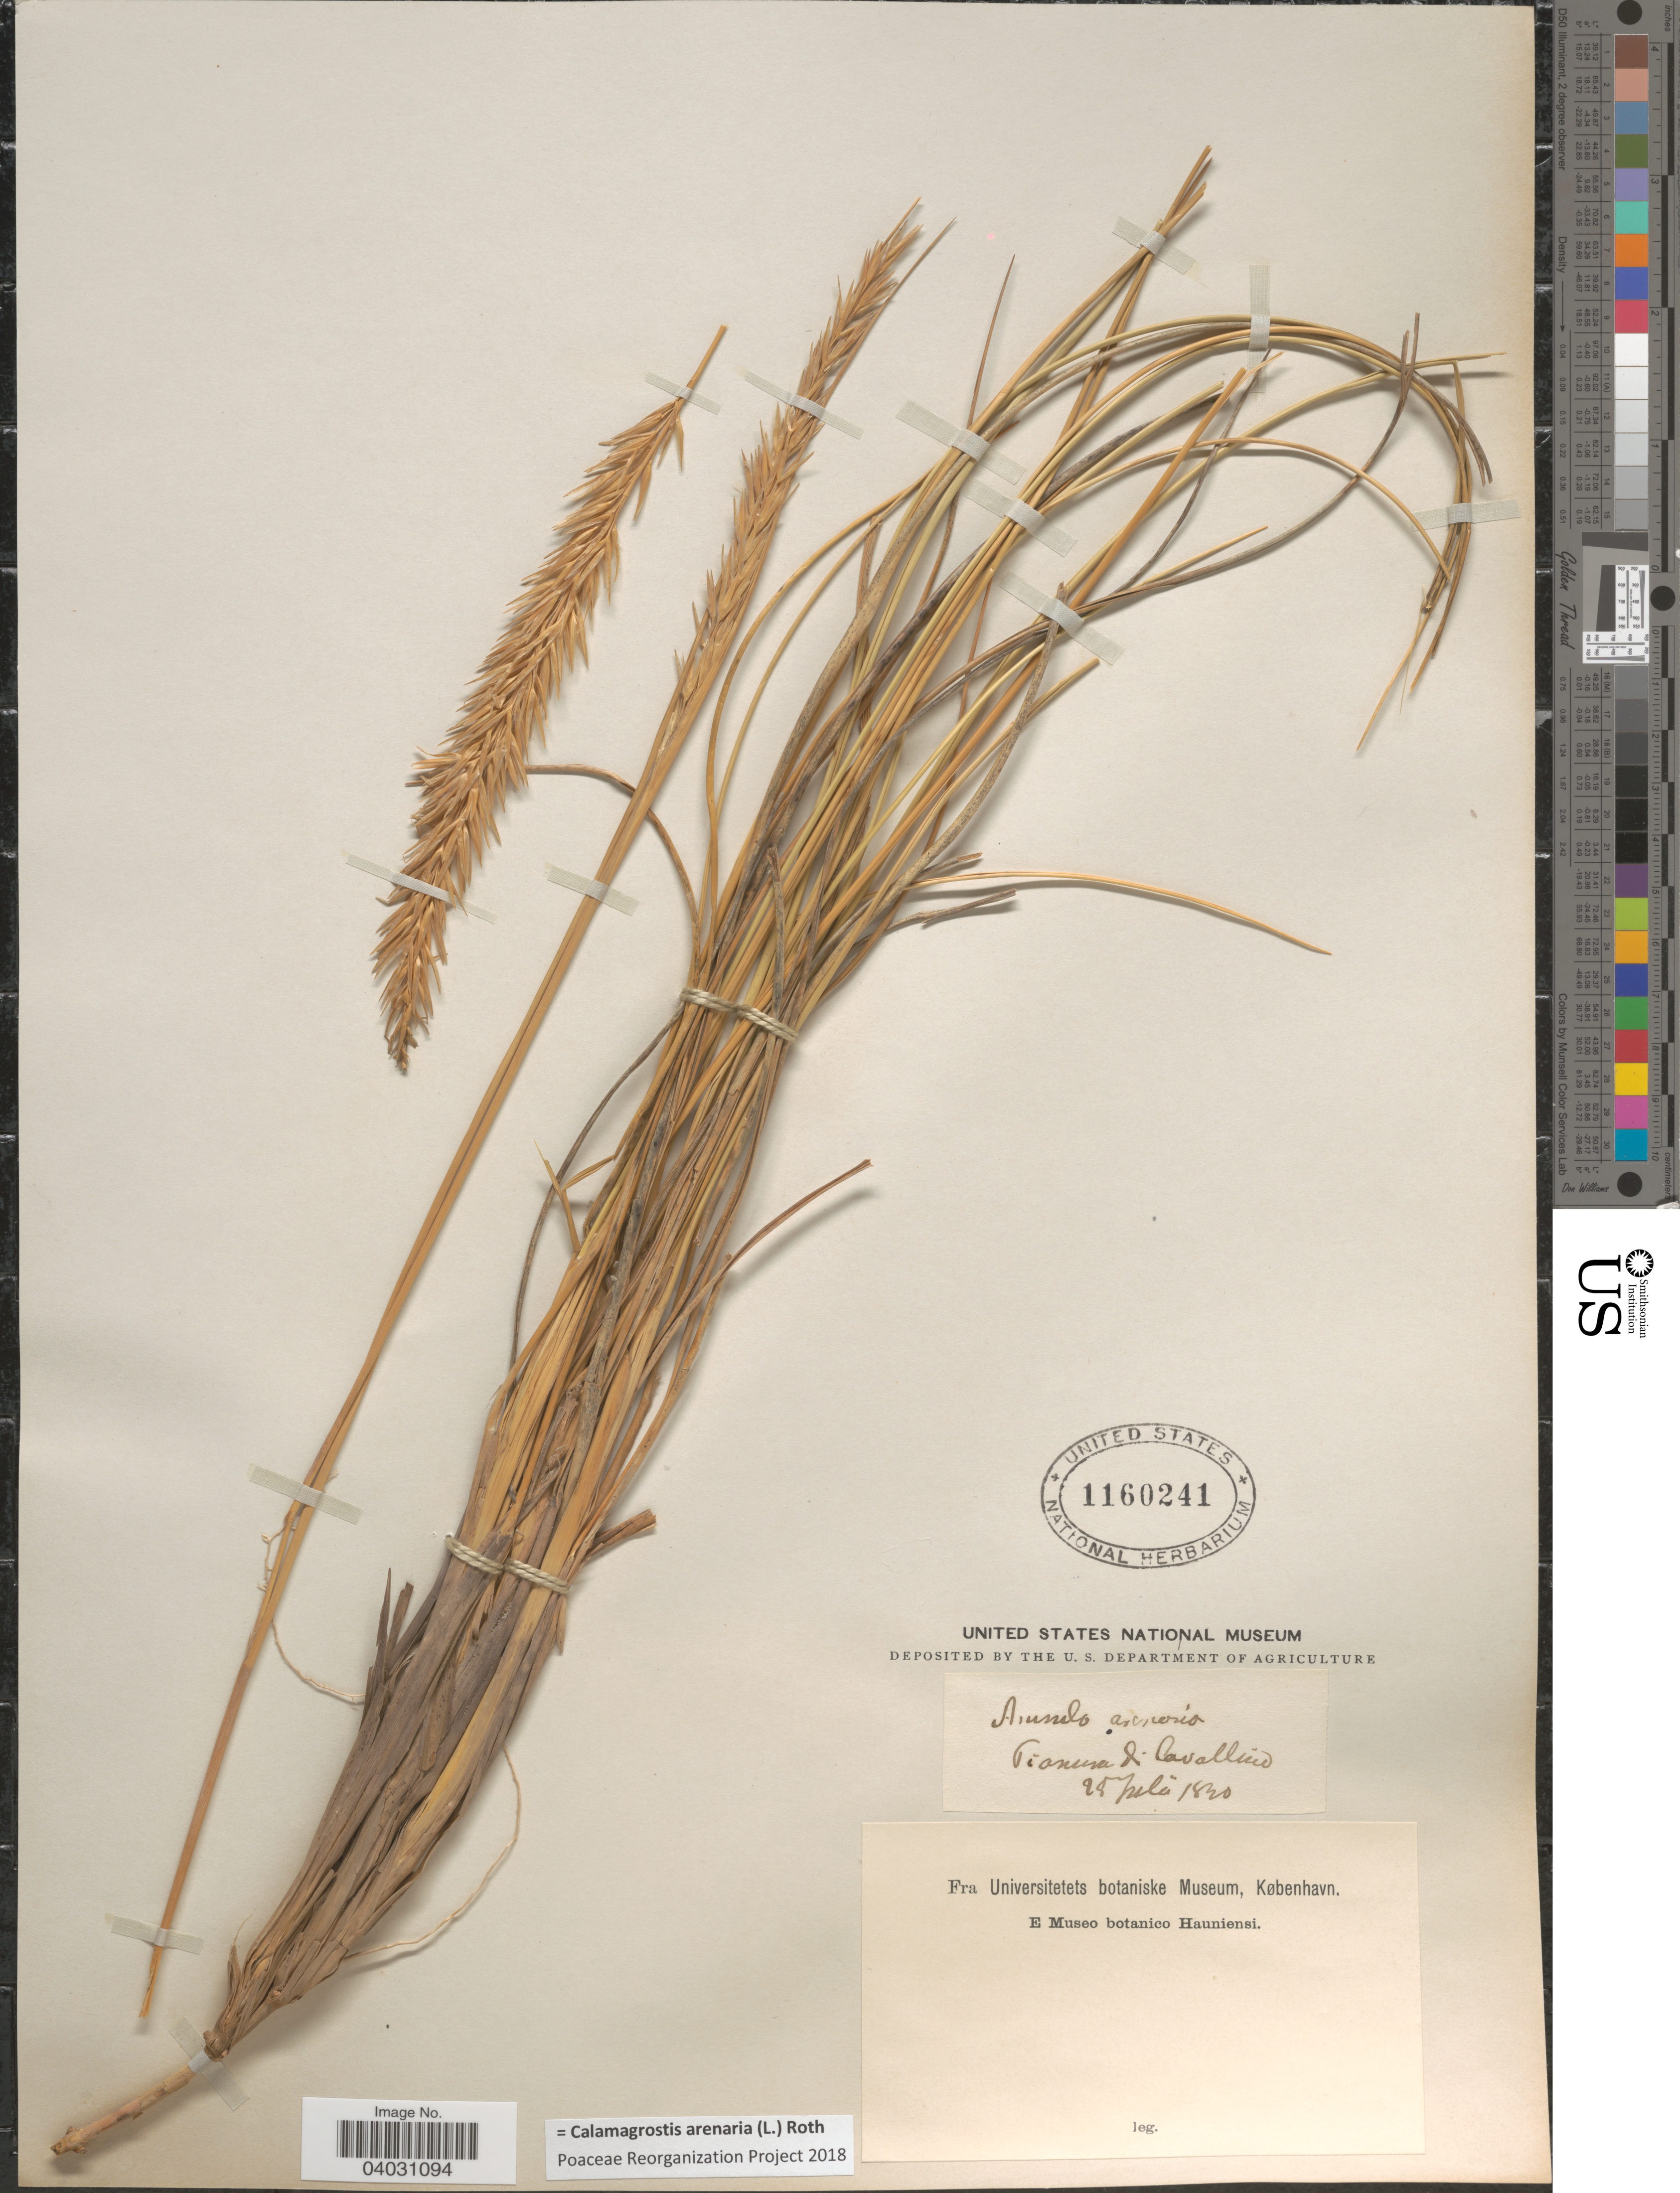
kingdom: Plantae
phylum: Tracheophyta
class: Liliopsida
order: Poales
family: Poaceae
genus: Calamagrostis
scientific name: Calamagrostis arenaria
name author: (L.) Roth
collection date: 1820-07-28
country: Italy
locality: Pianura & Cavallino.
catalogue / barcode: US 1160241